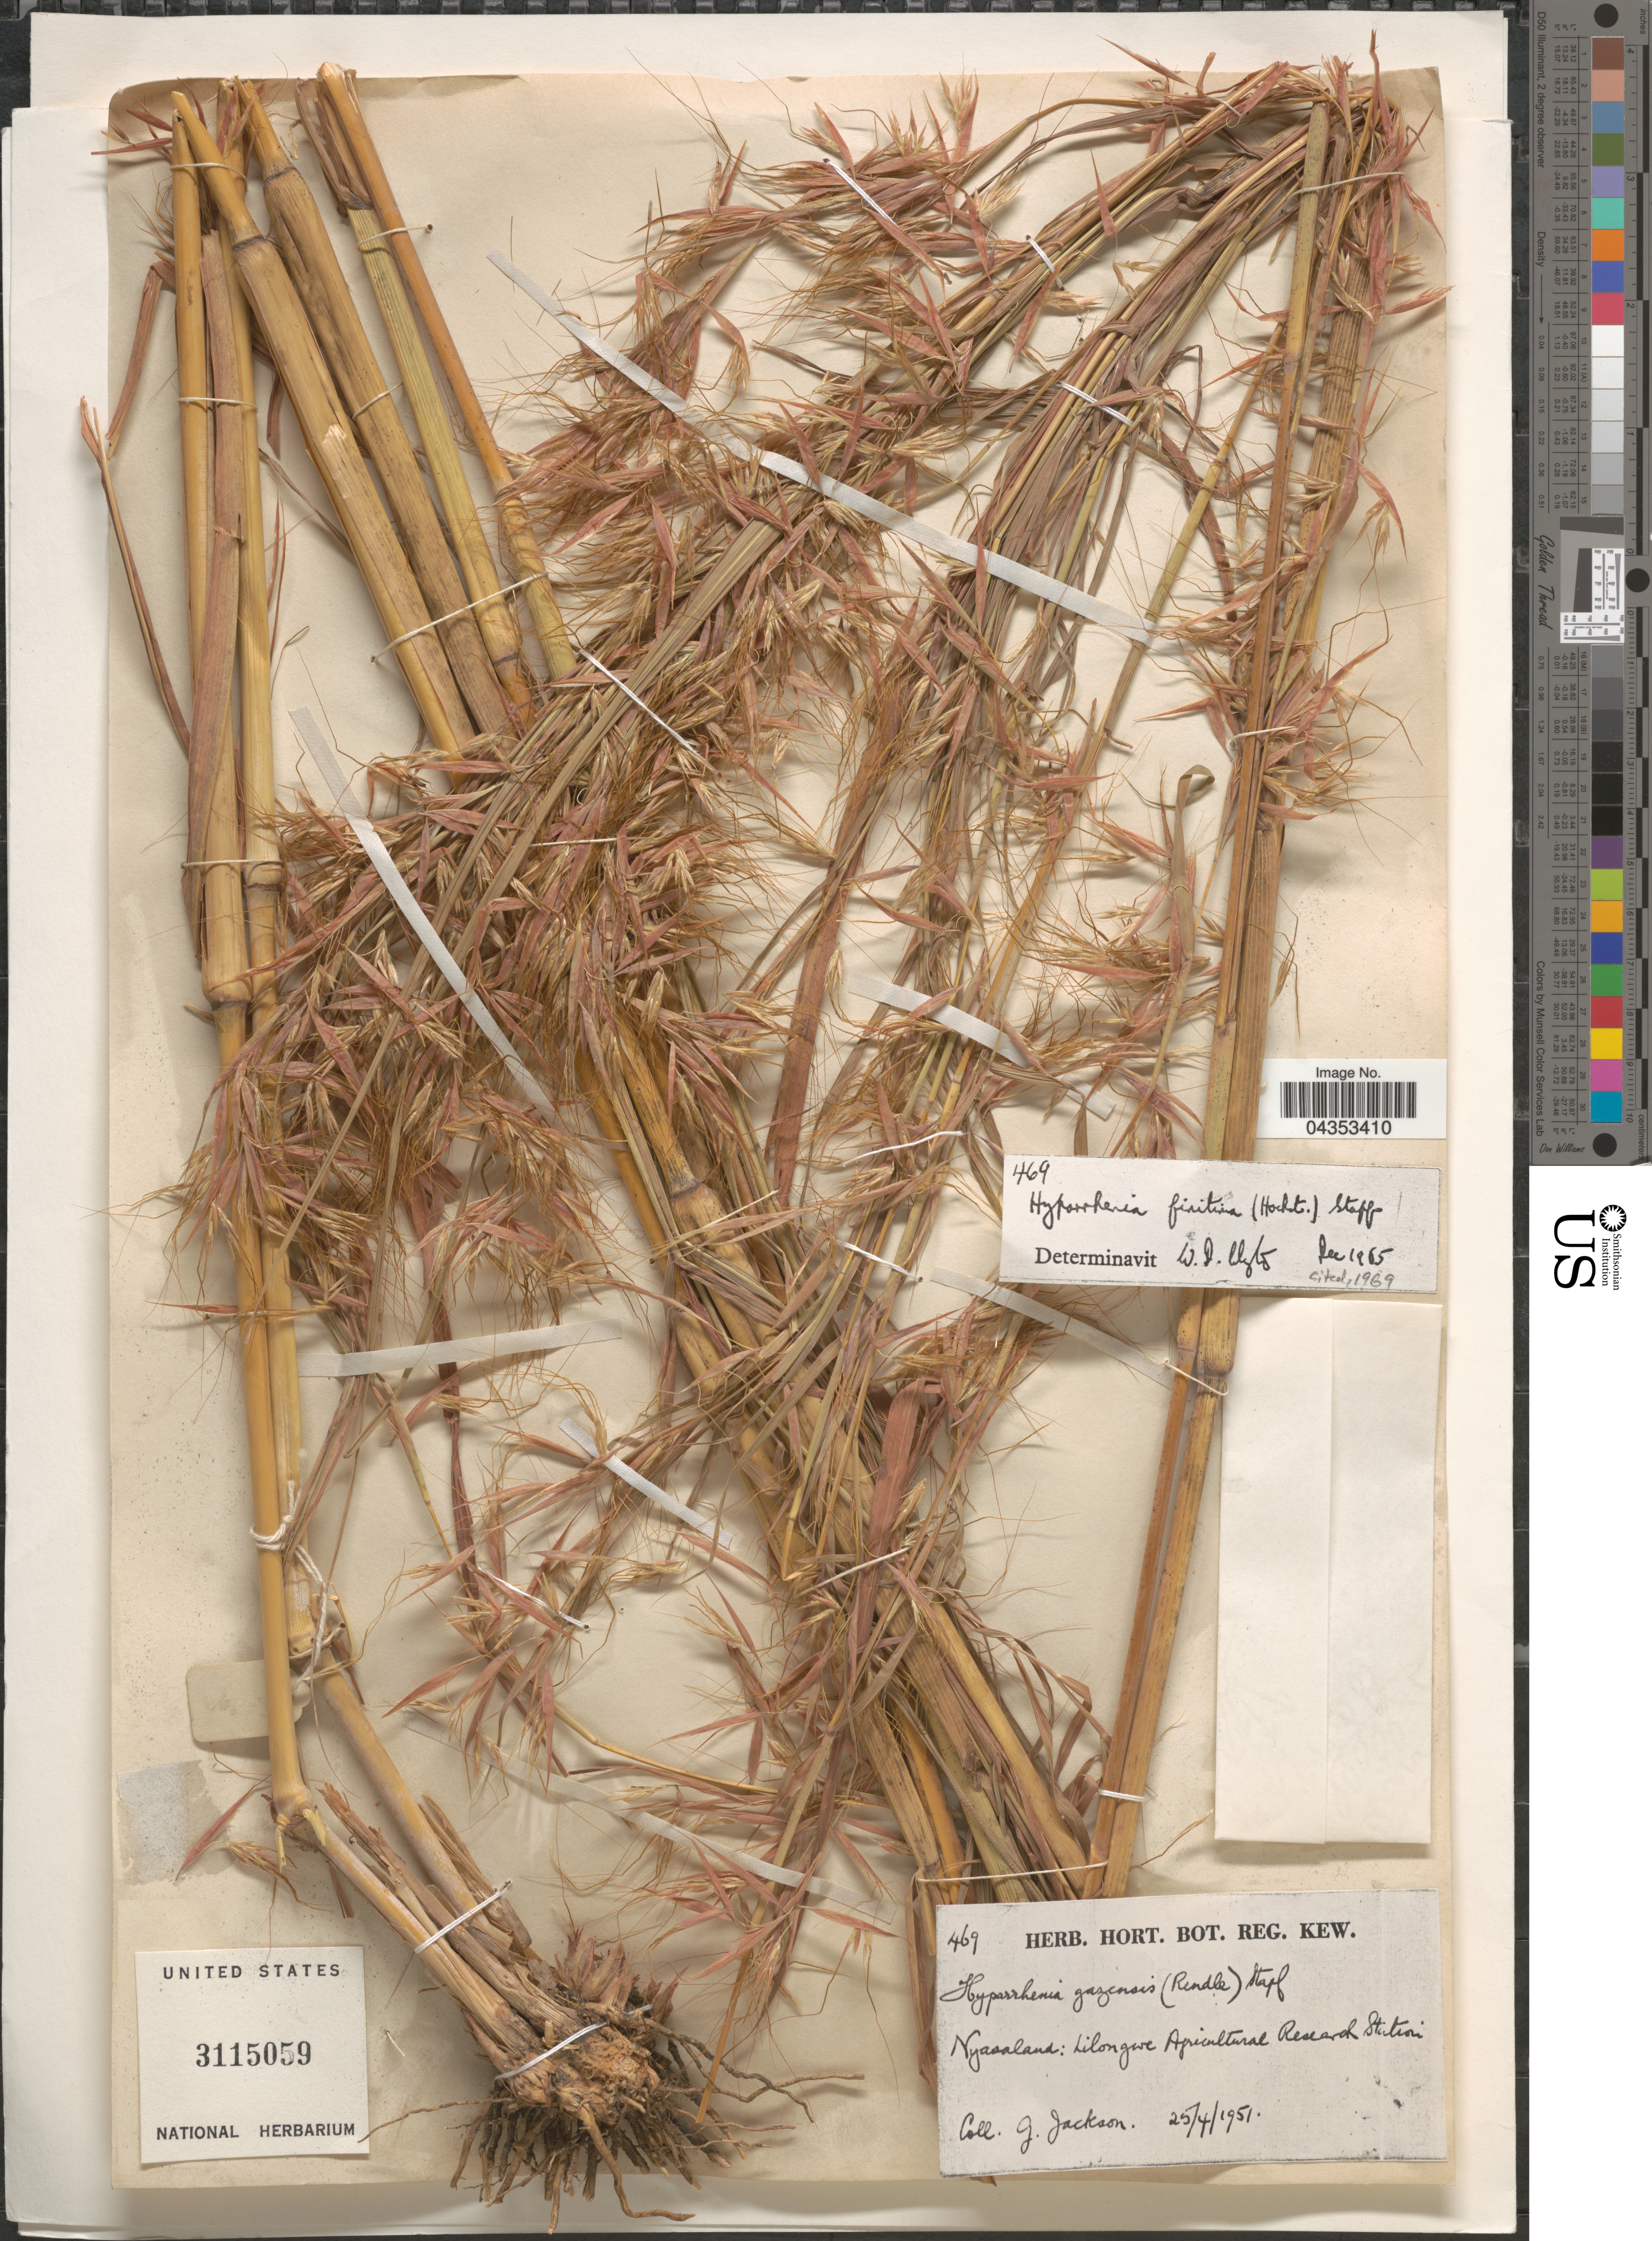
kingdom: Plantae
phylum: Tracheophyta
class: Liliopsida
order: Poales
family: Poaceae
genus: Hyparrhenia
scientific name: Hyparrhenia finitima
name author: (Hochst. ex A. Rich.) Stapf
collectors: J. Jackson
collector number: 469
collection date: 1951-04-25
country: Malawi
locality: Nyasaland: Lilongwe Agricultural Research Station.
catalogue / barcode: US 3115059